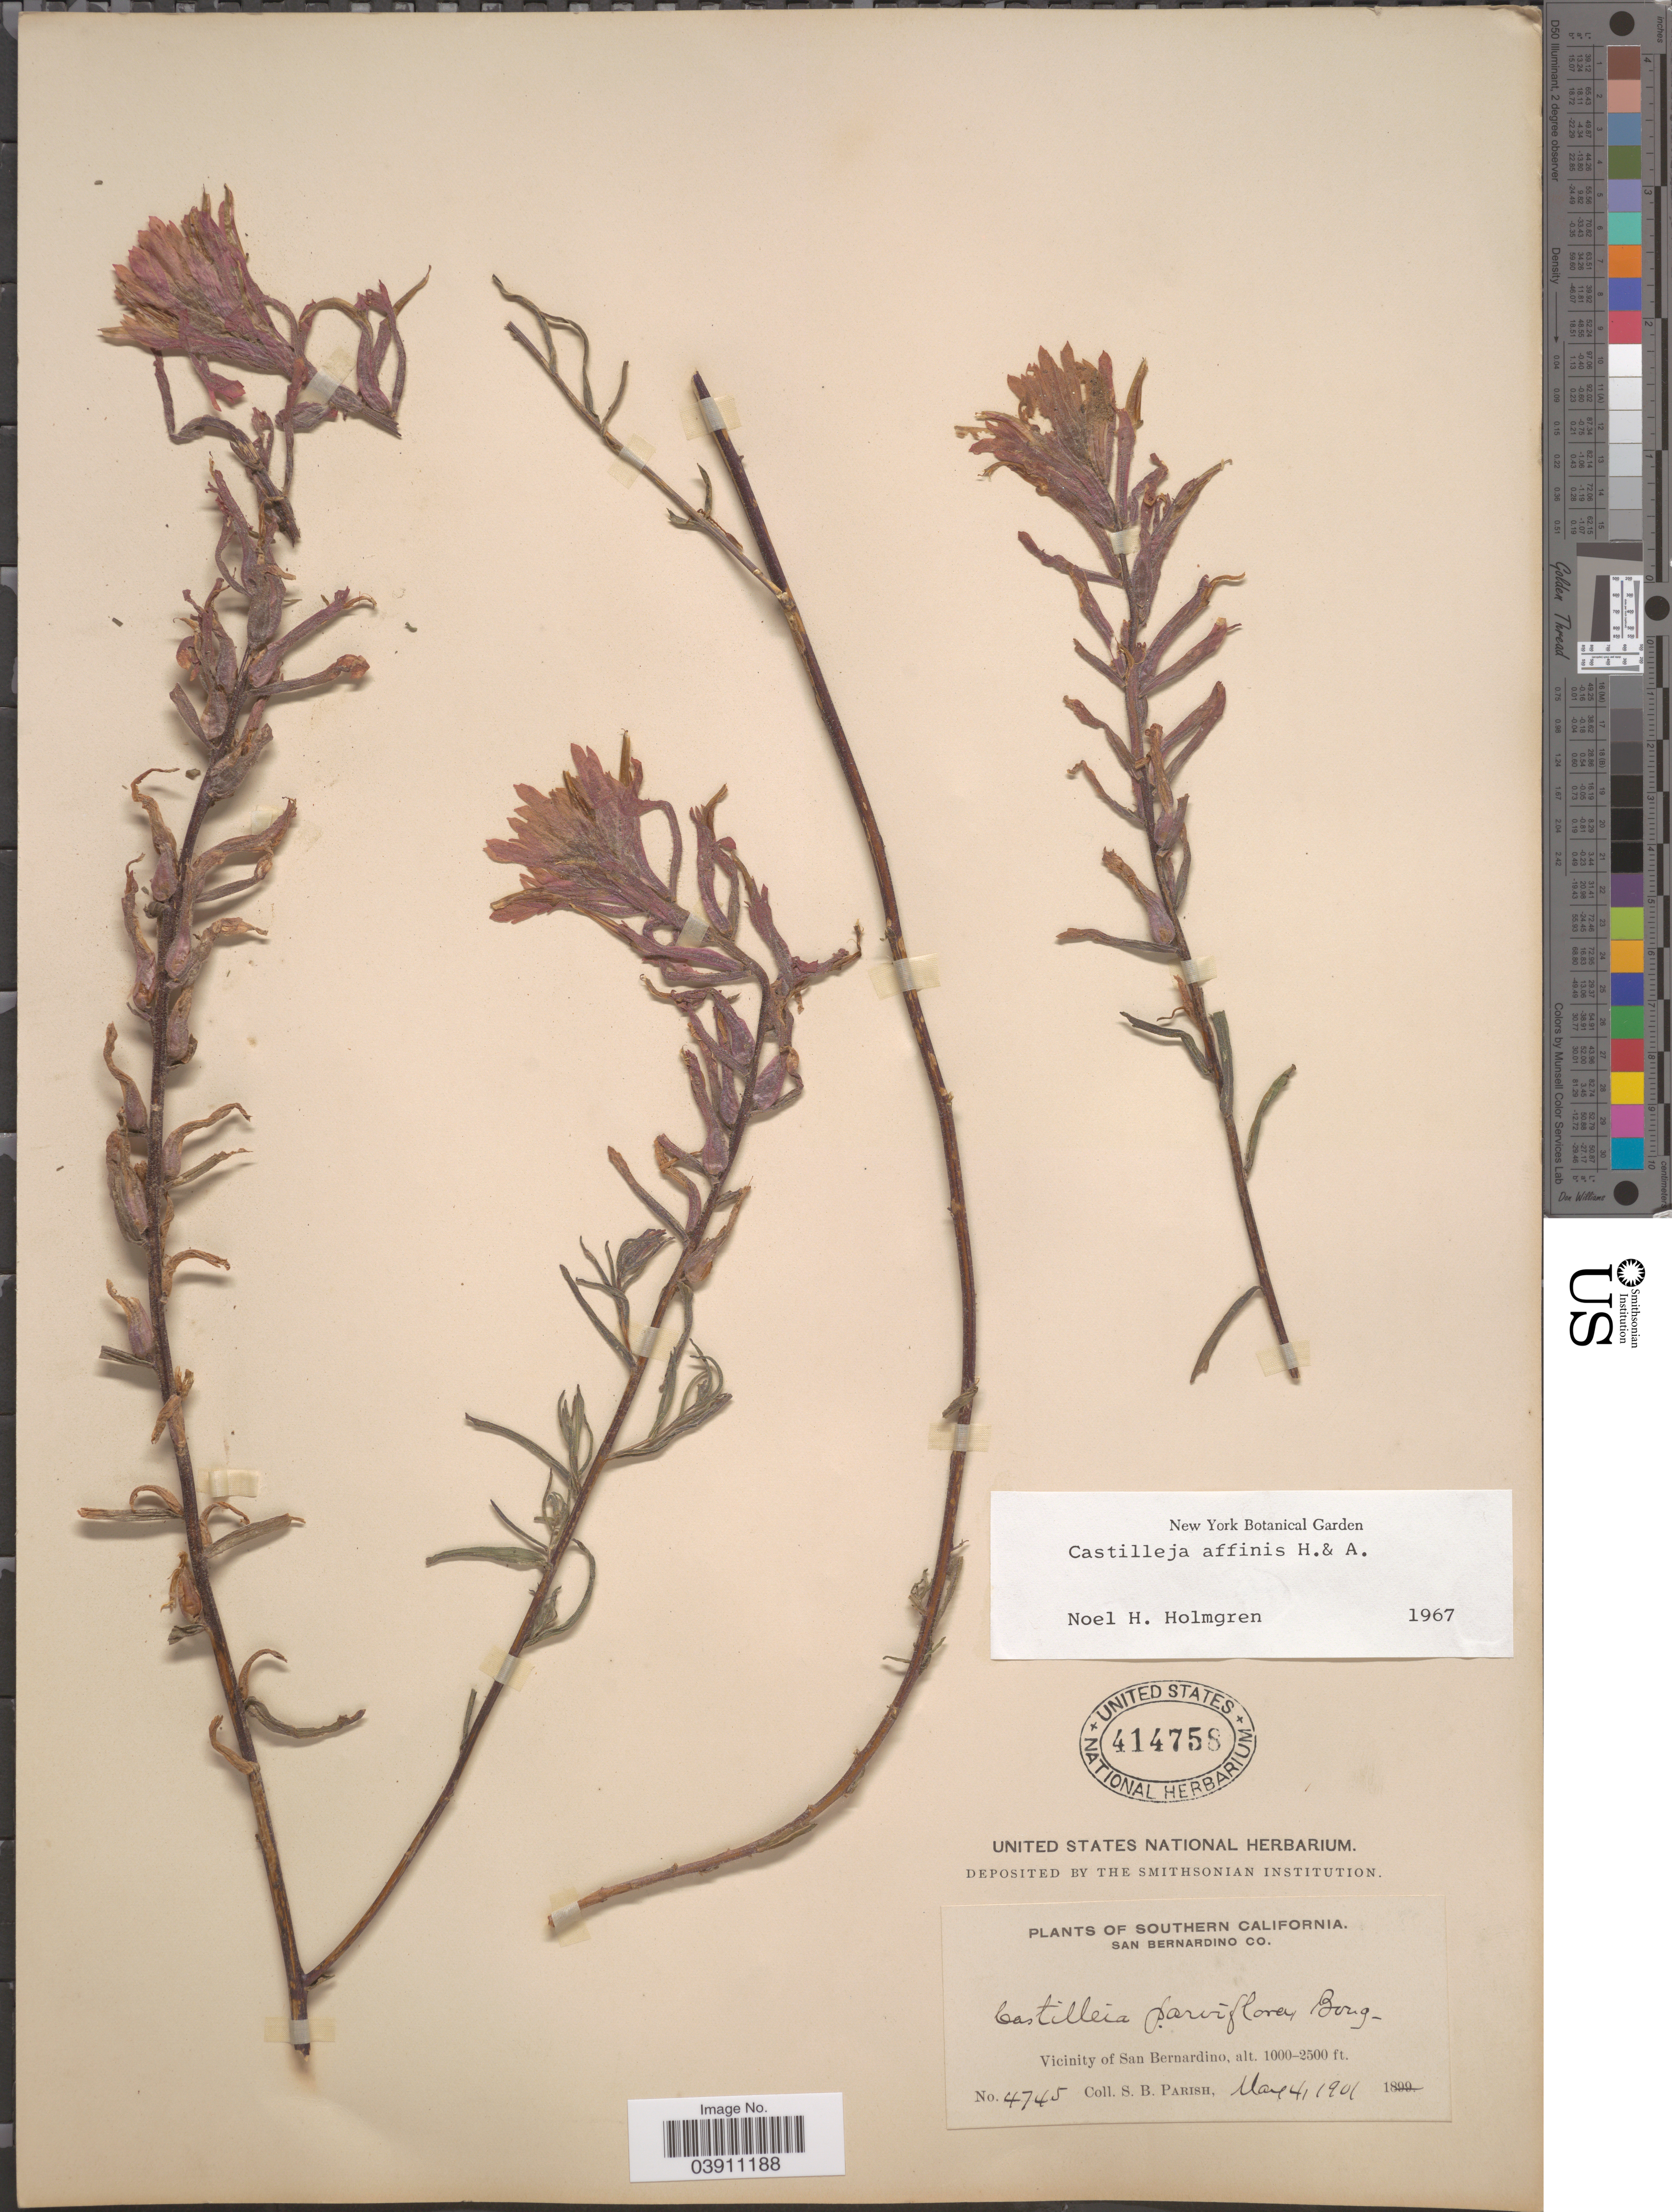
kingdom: Plantae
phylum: Tracheophyta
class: Magnoliopsida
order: Lamiales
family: Orobanchaceae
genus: Castilleja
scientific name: Castilleja affinis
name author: Hook. & Arn.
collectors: S. B. Parish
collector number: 4745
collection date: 1901-05-04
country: United States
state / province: California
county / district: San Bernardino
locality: Southern California. San Bernardino Co. Vicinity of San Bernardino.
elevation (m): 305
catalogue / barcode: US 414758